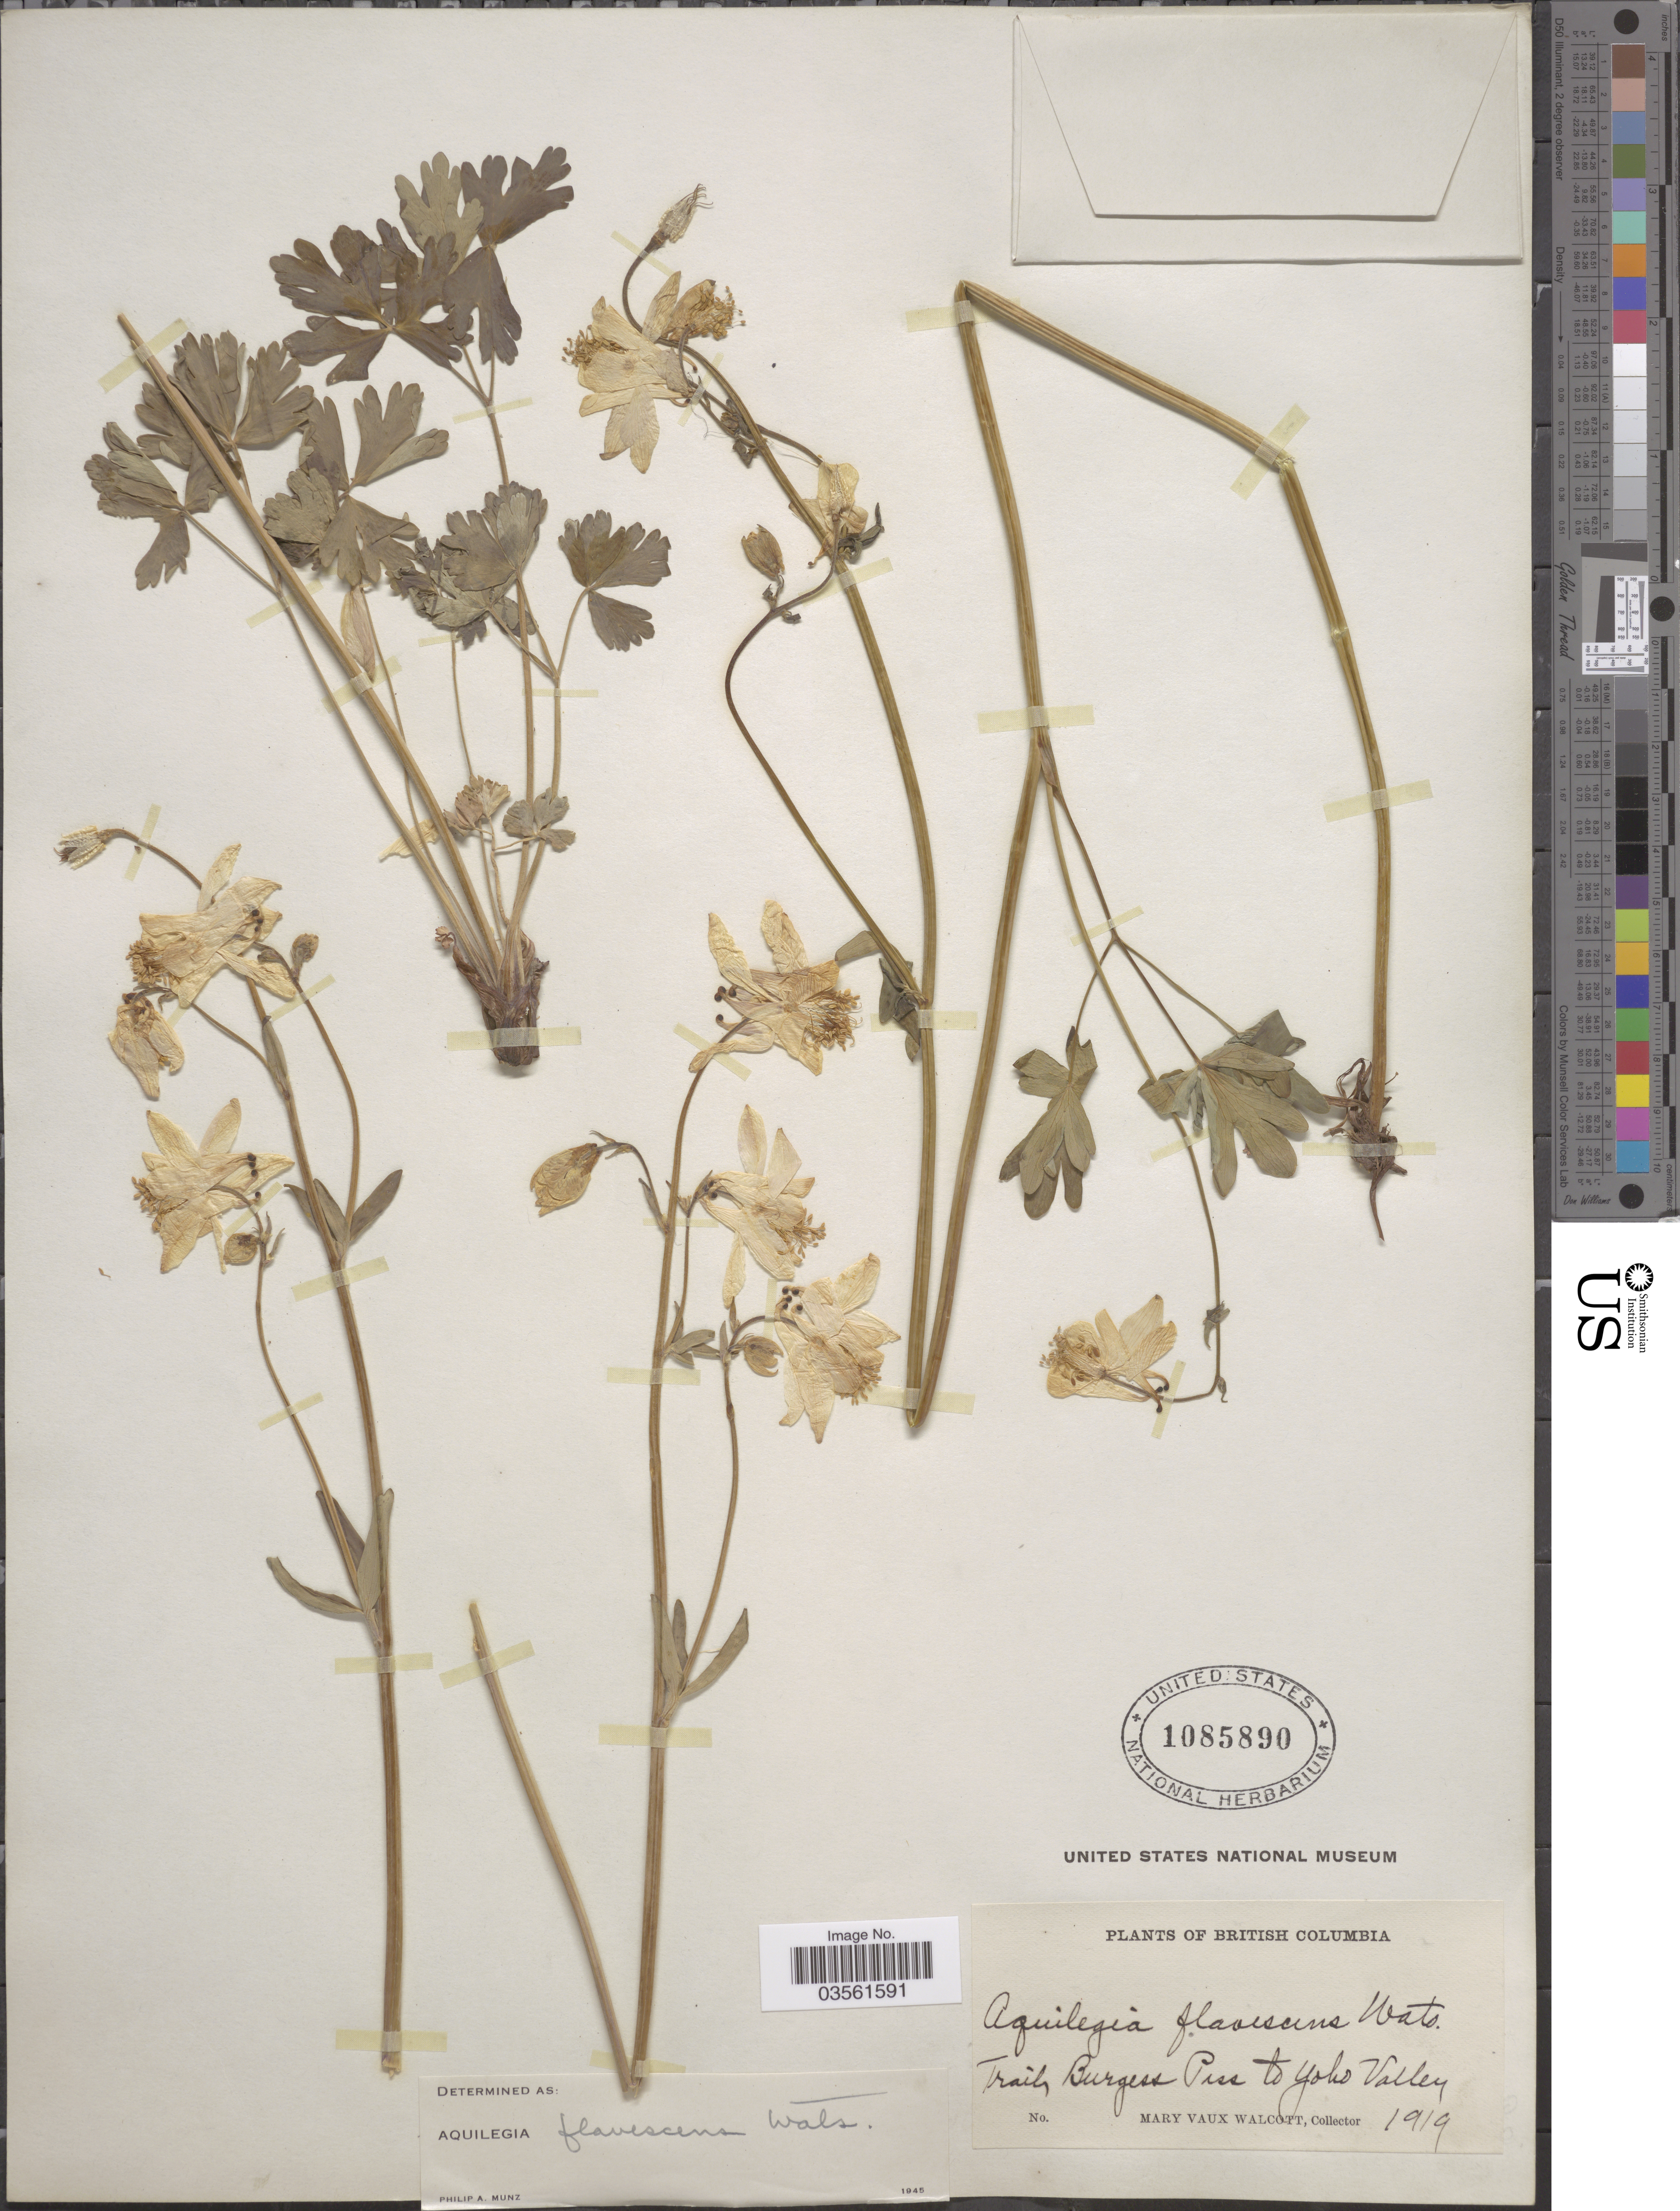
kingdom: Plantae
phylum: Tracheophyta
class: Magnoliopsida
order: Ranunculales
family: Ranunculaceae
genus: Aquilegia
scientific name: Aquilegia flavescens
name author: S. Watson in C. King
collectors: M. Walcott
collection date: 1919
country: Canada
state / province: British Columbia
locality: Trail, Burgess Piss to Yoho Valley.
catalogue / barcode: US 1085890